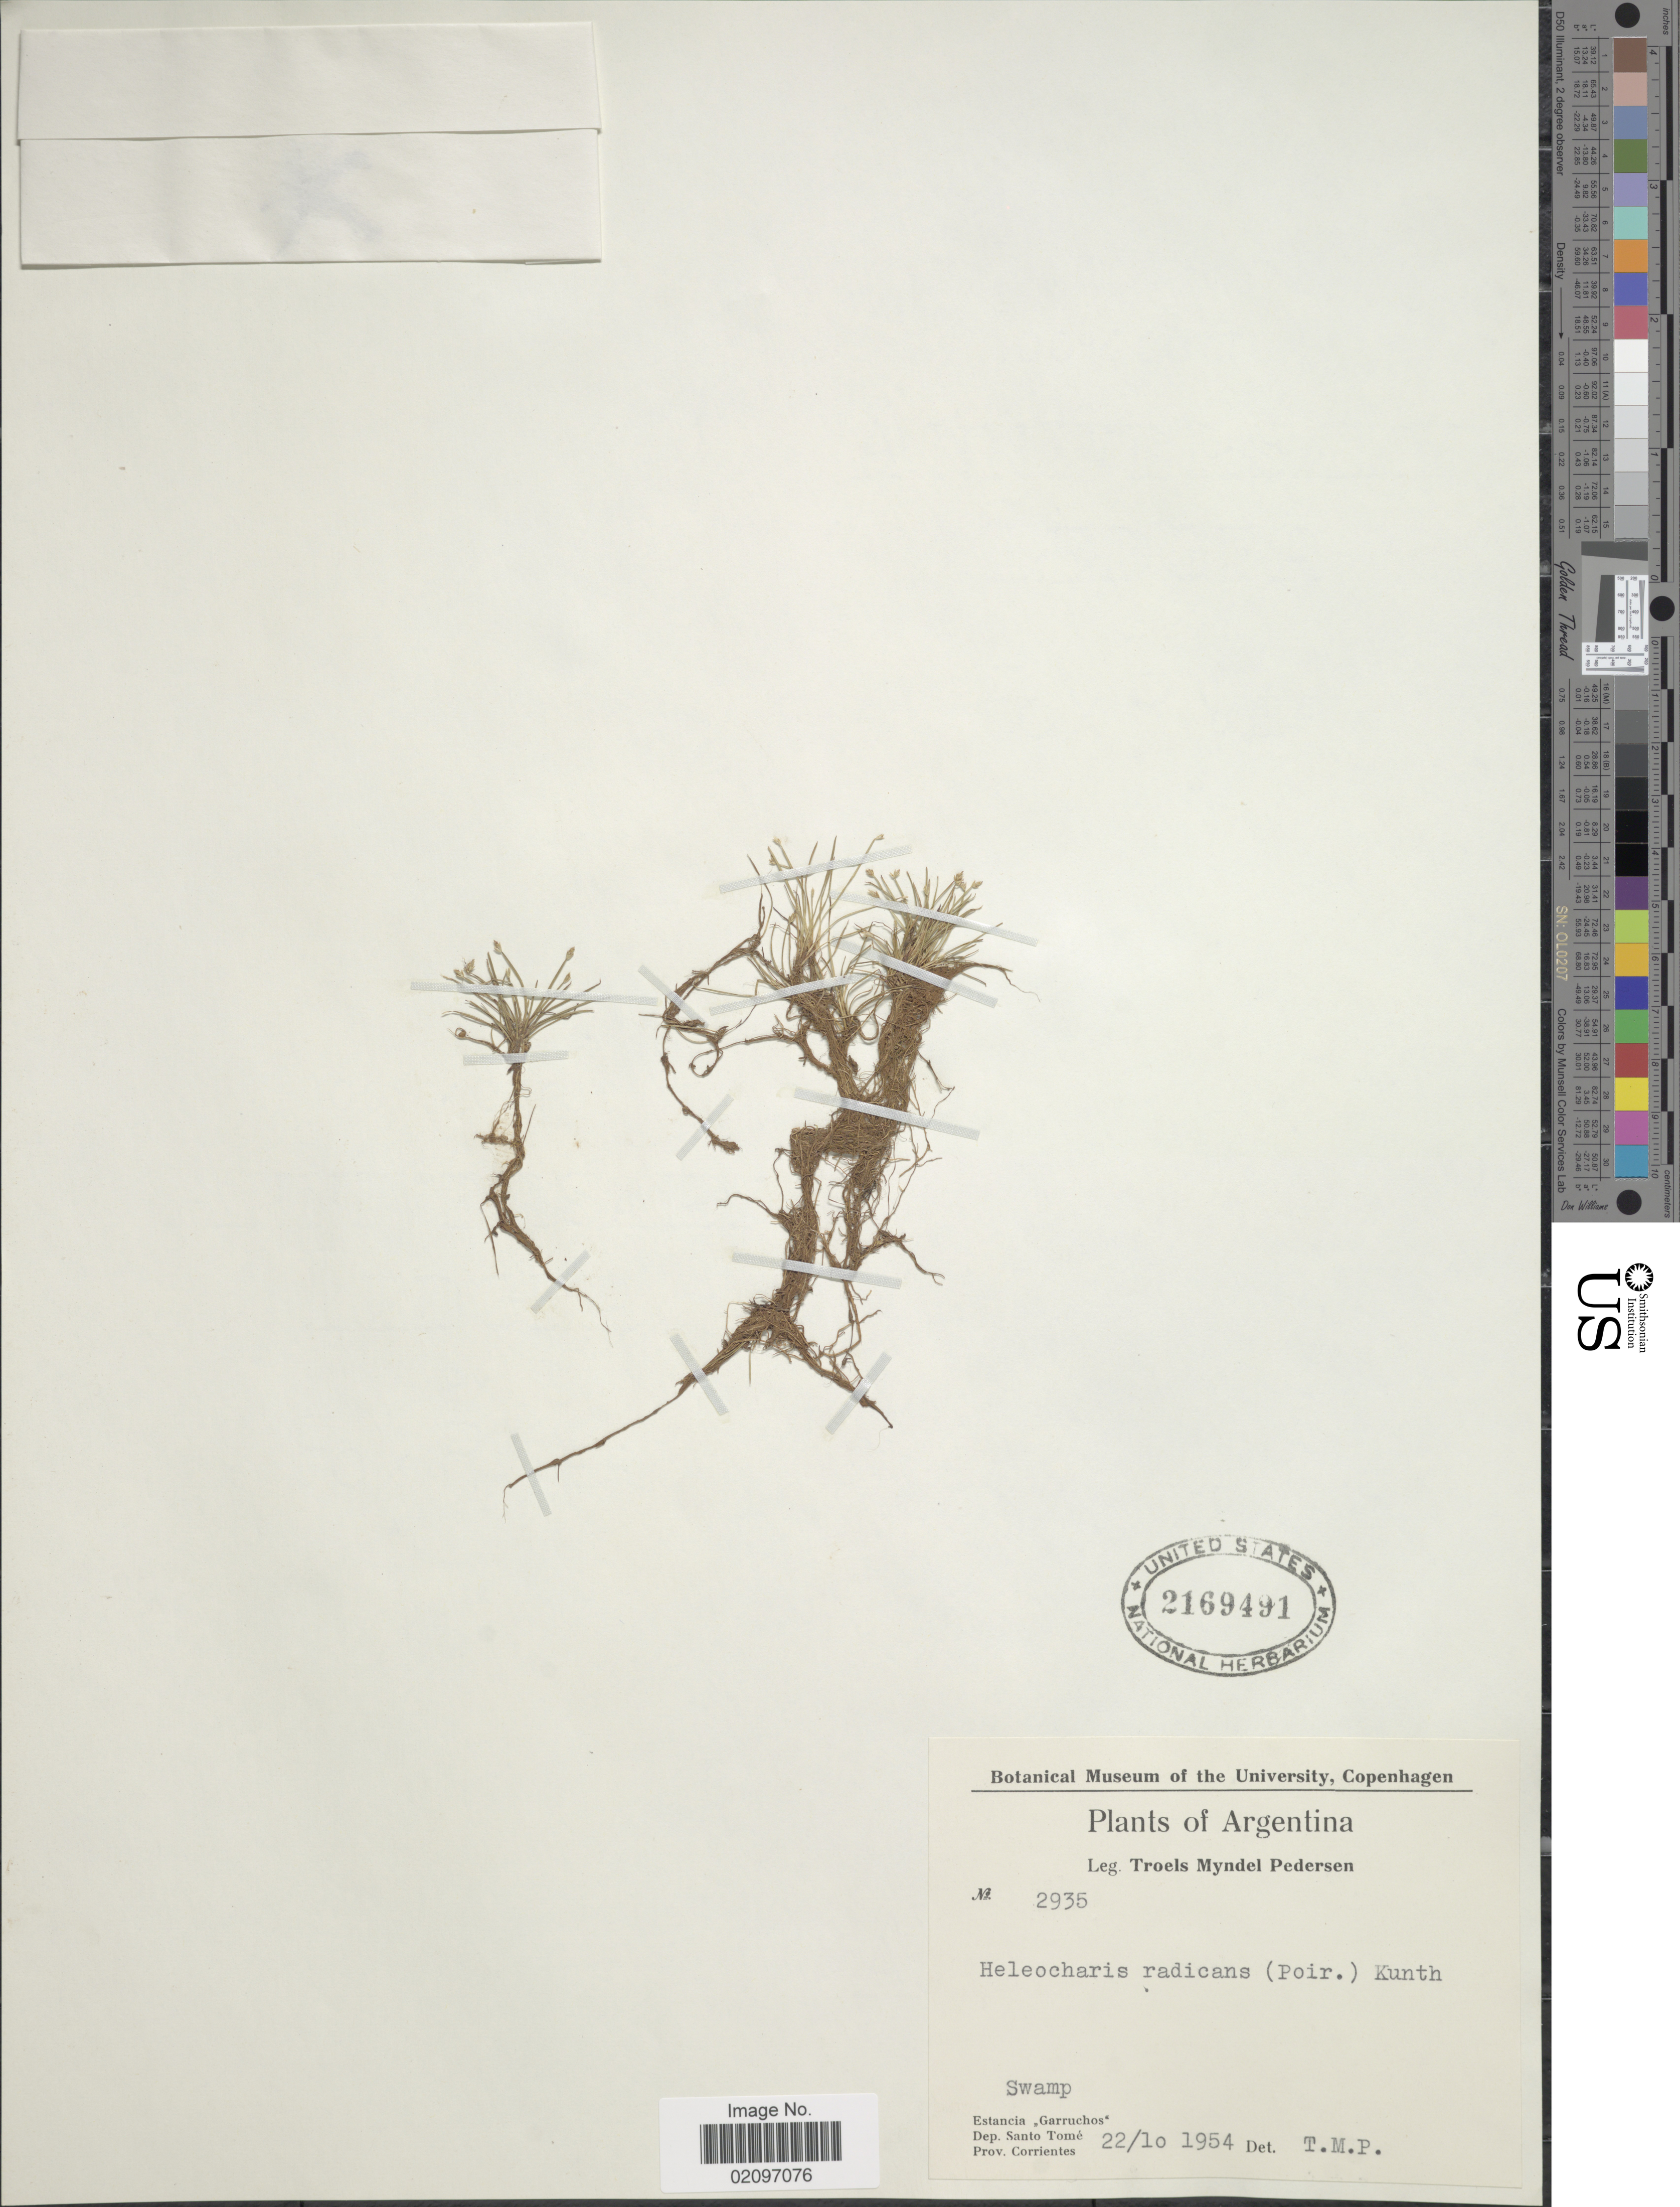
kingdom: Plantae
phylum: Tracheophyta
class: Liliopsida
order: Poales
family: Cyperaceae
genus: Eleocharis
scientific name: Eleocharis radicans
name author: (A. Dietrich) Kunth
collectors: T. Pederson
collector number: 2935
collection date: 1954-10-22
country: Argentina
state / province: Corrientes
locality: Estancia Garruchos, Dep. Santo Tome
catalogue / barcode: US 2169491